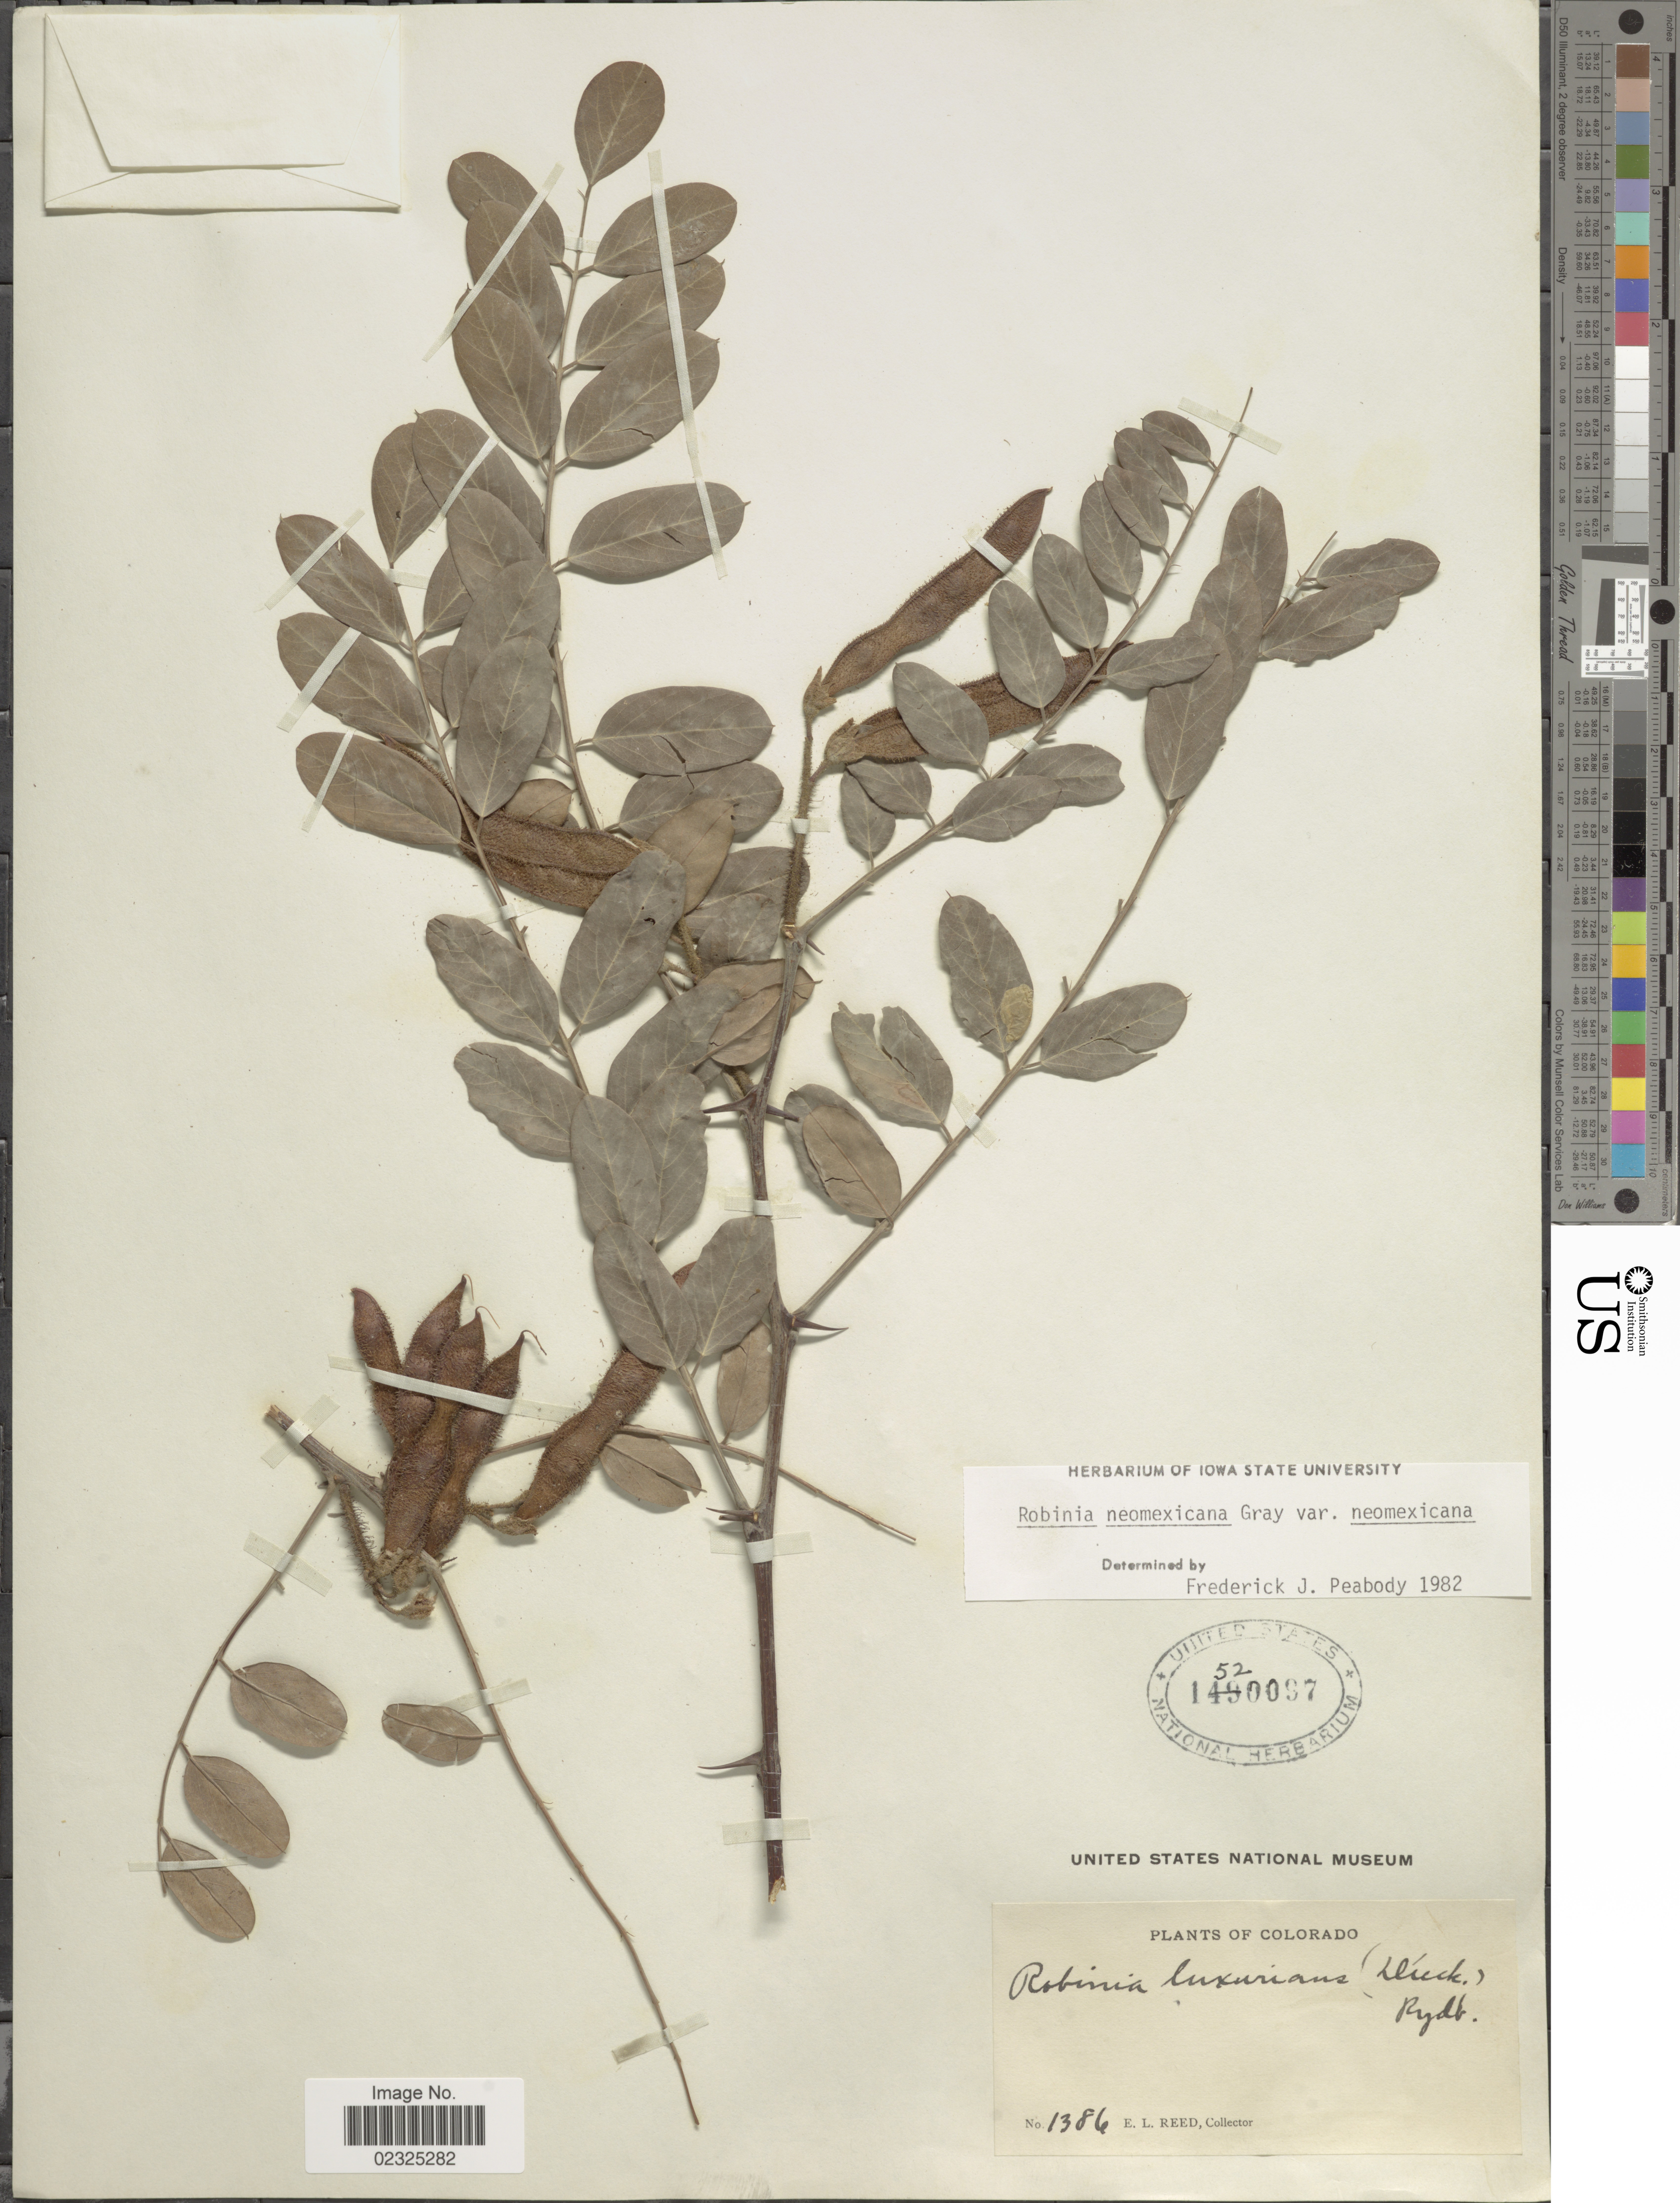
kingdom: Plantae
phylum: Tracheophyta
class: Magnoliopsida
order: Fabales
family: Fabaceae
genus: Robinia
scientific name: Robinia neomexicana var. neomexicana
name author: A. Gray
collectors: E. Reed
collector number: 1386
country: United States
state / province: Colorado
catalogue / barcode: US 1520097